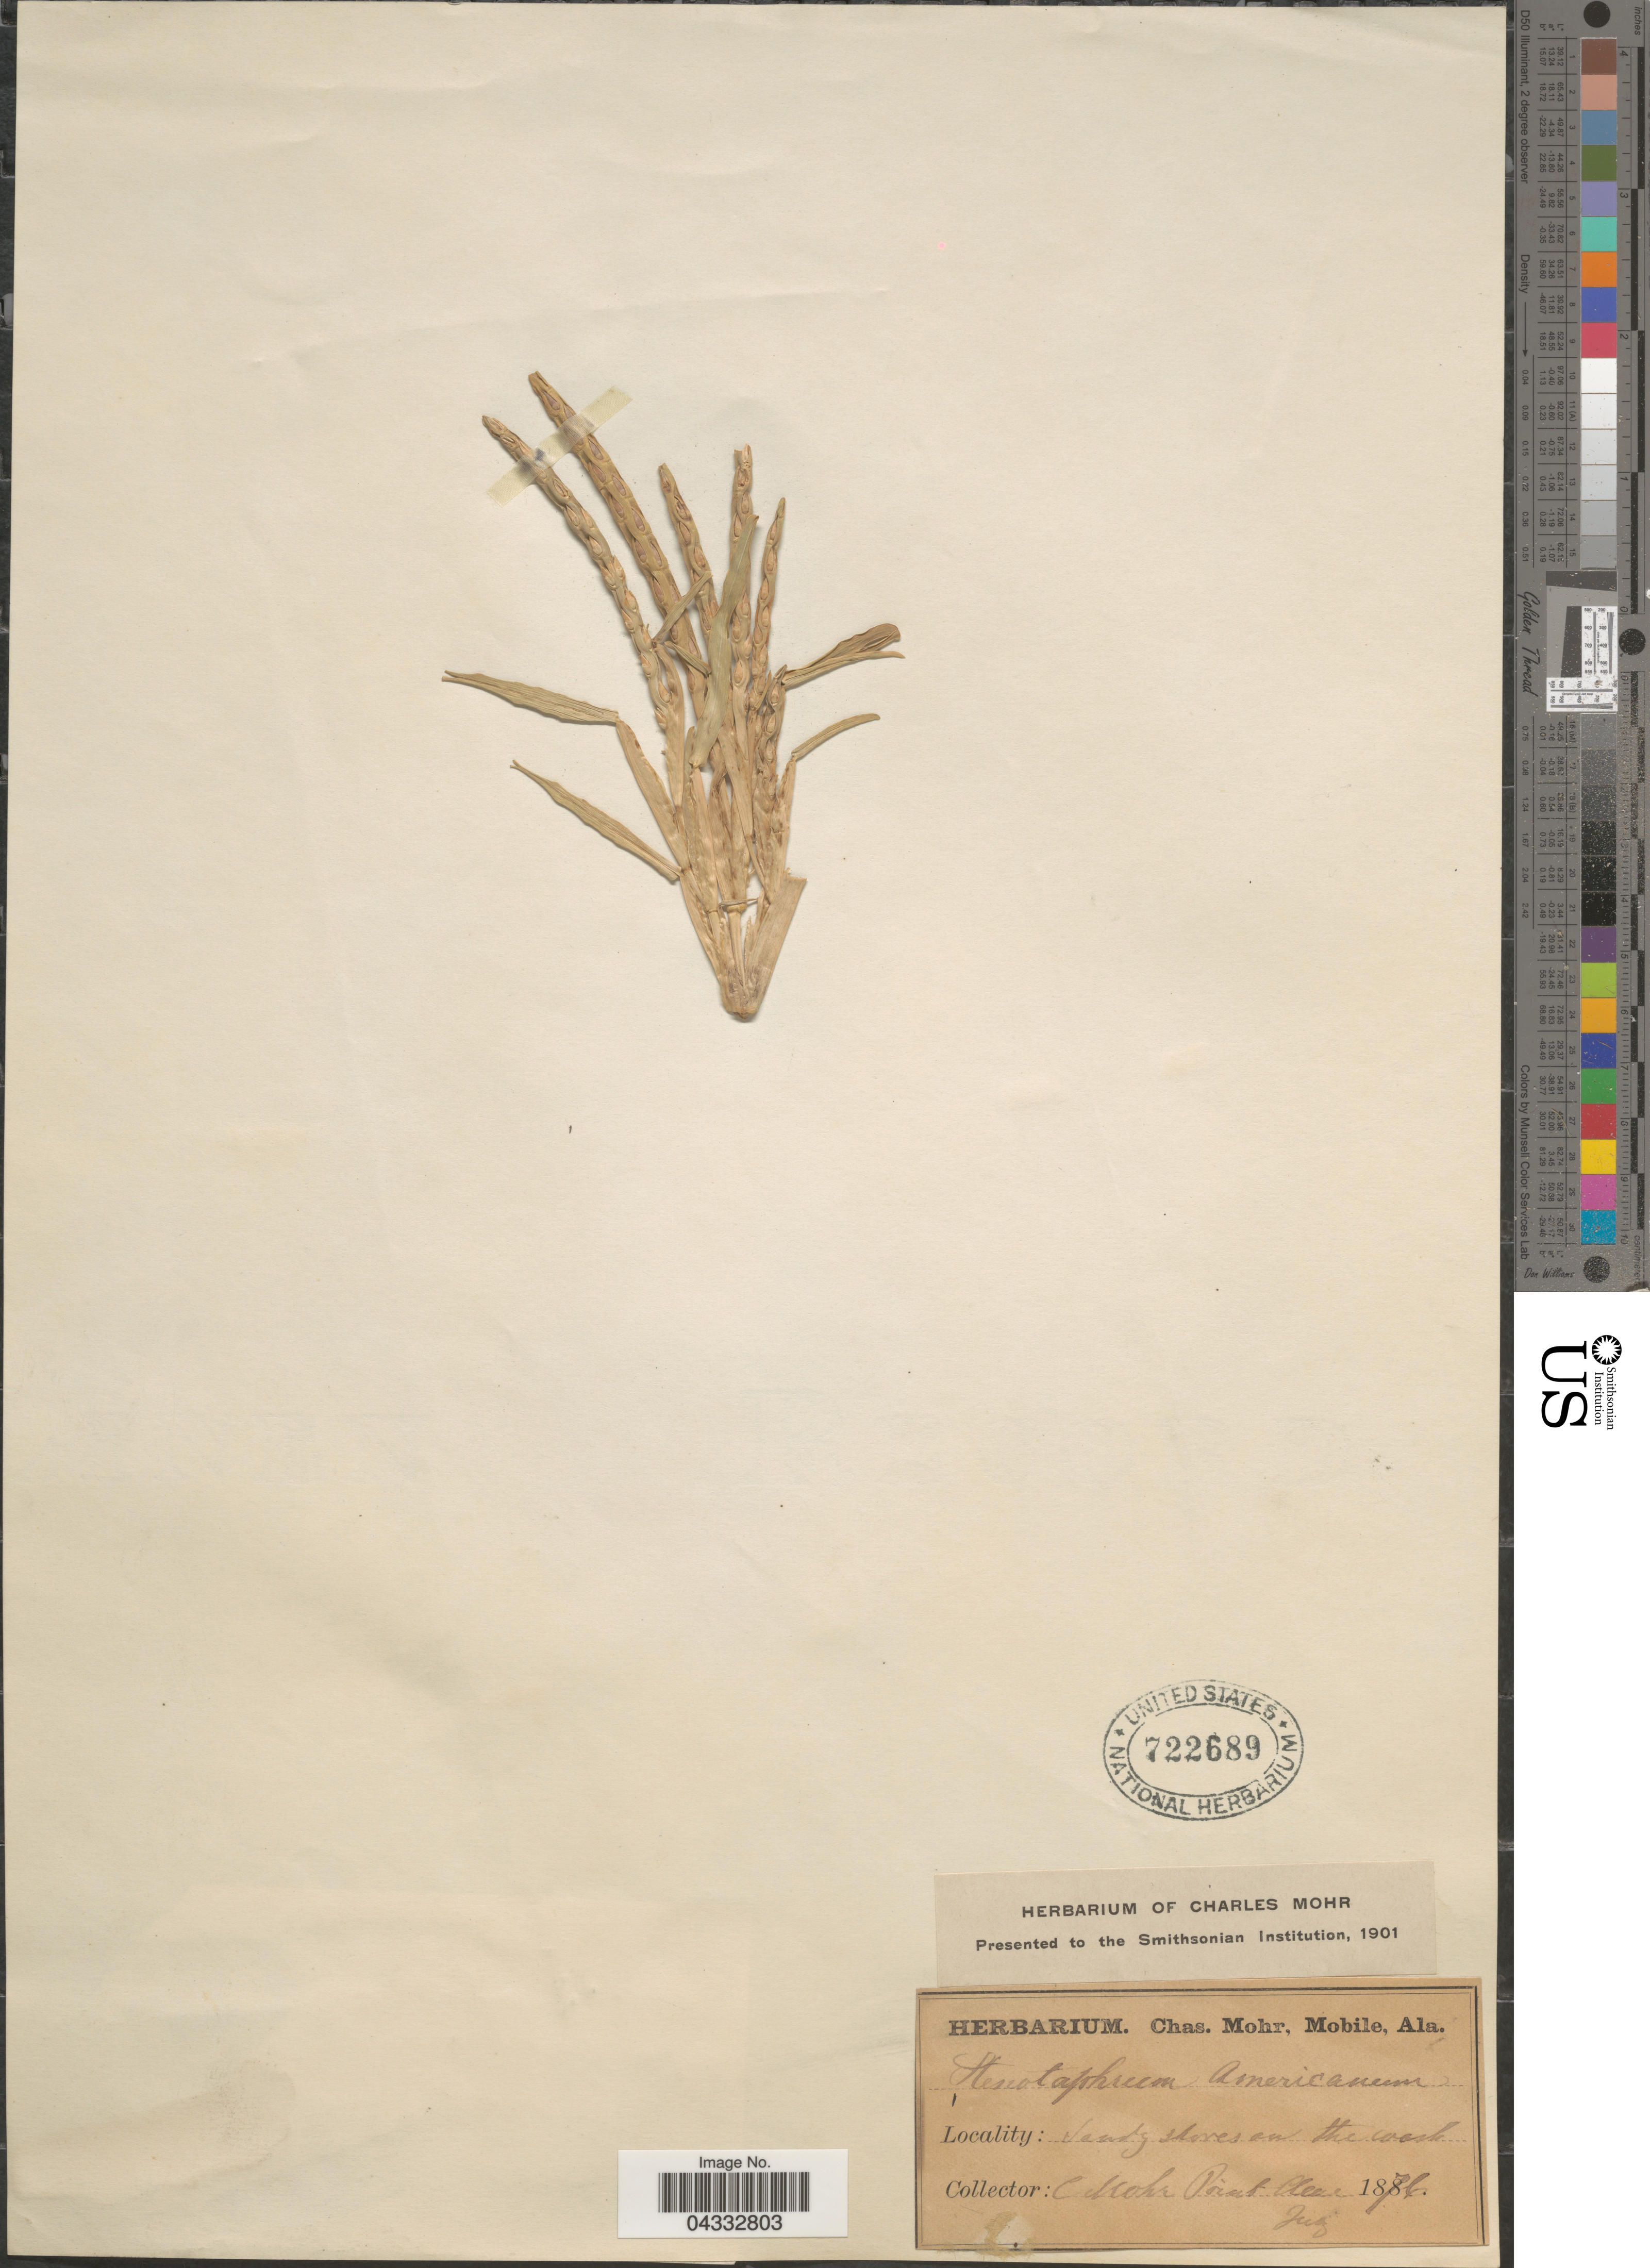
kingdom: Plantae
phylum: Tracheophyta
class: Liliopsida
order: Poales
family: Poaceae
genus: Stenotaphrum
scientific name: Stenotaphrum secundatum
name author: (Walter) Kuntze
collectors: Mohr, C. T. (herbarium)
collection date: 1876-07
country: United States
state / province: Alabama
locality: On the coast. Point Ala.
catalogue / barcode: US 722689